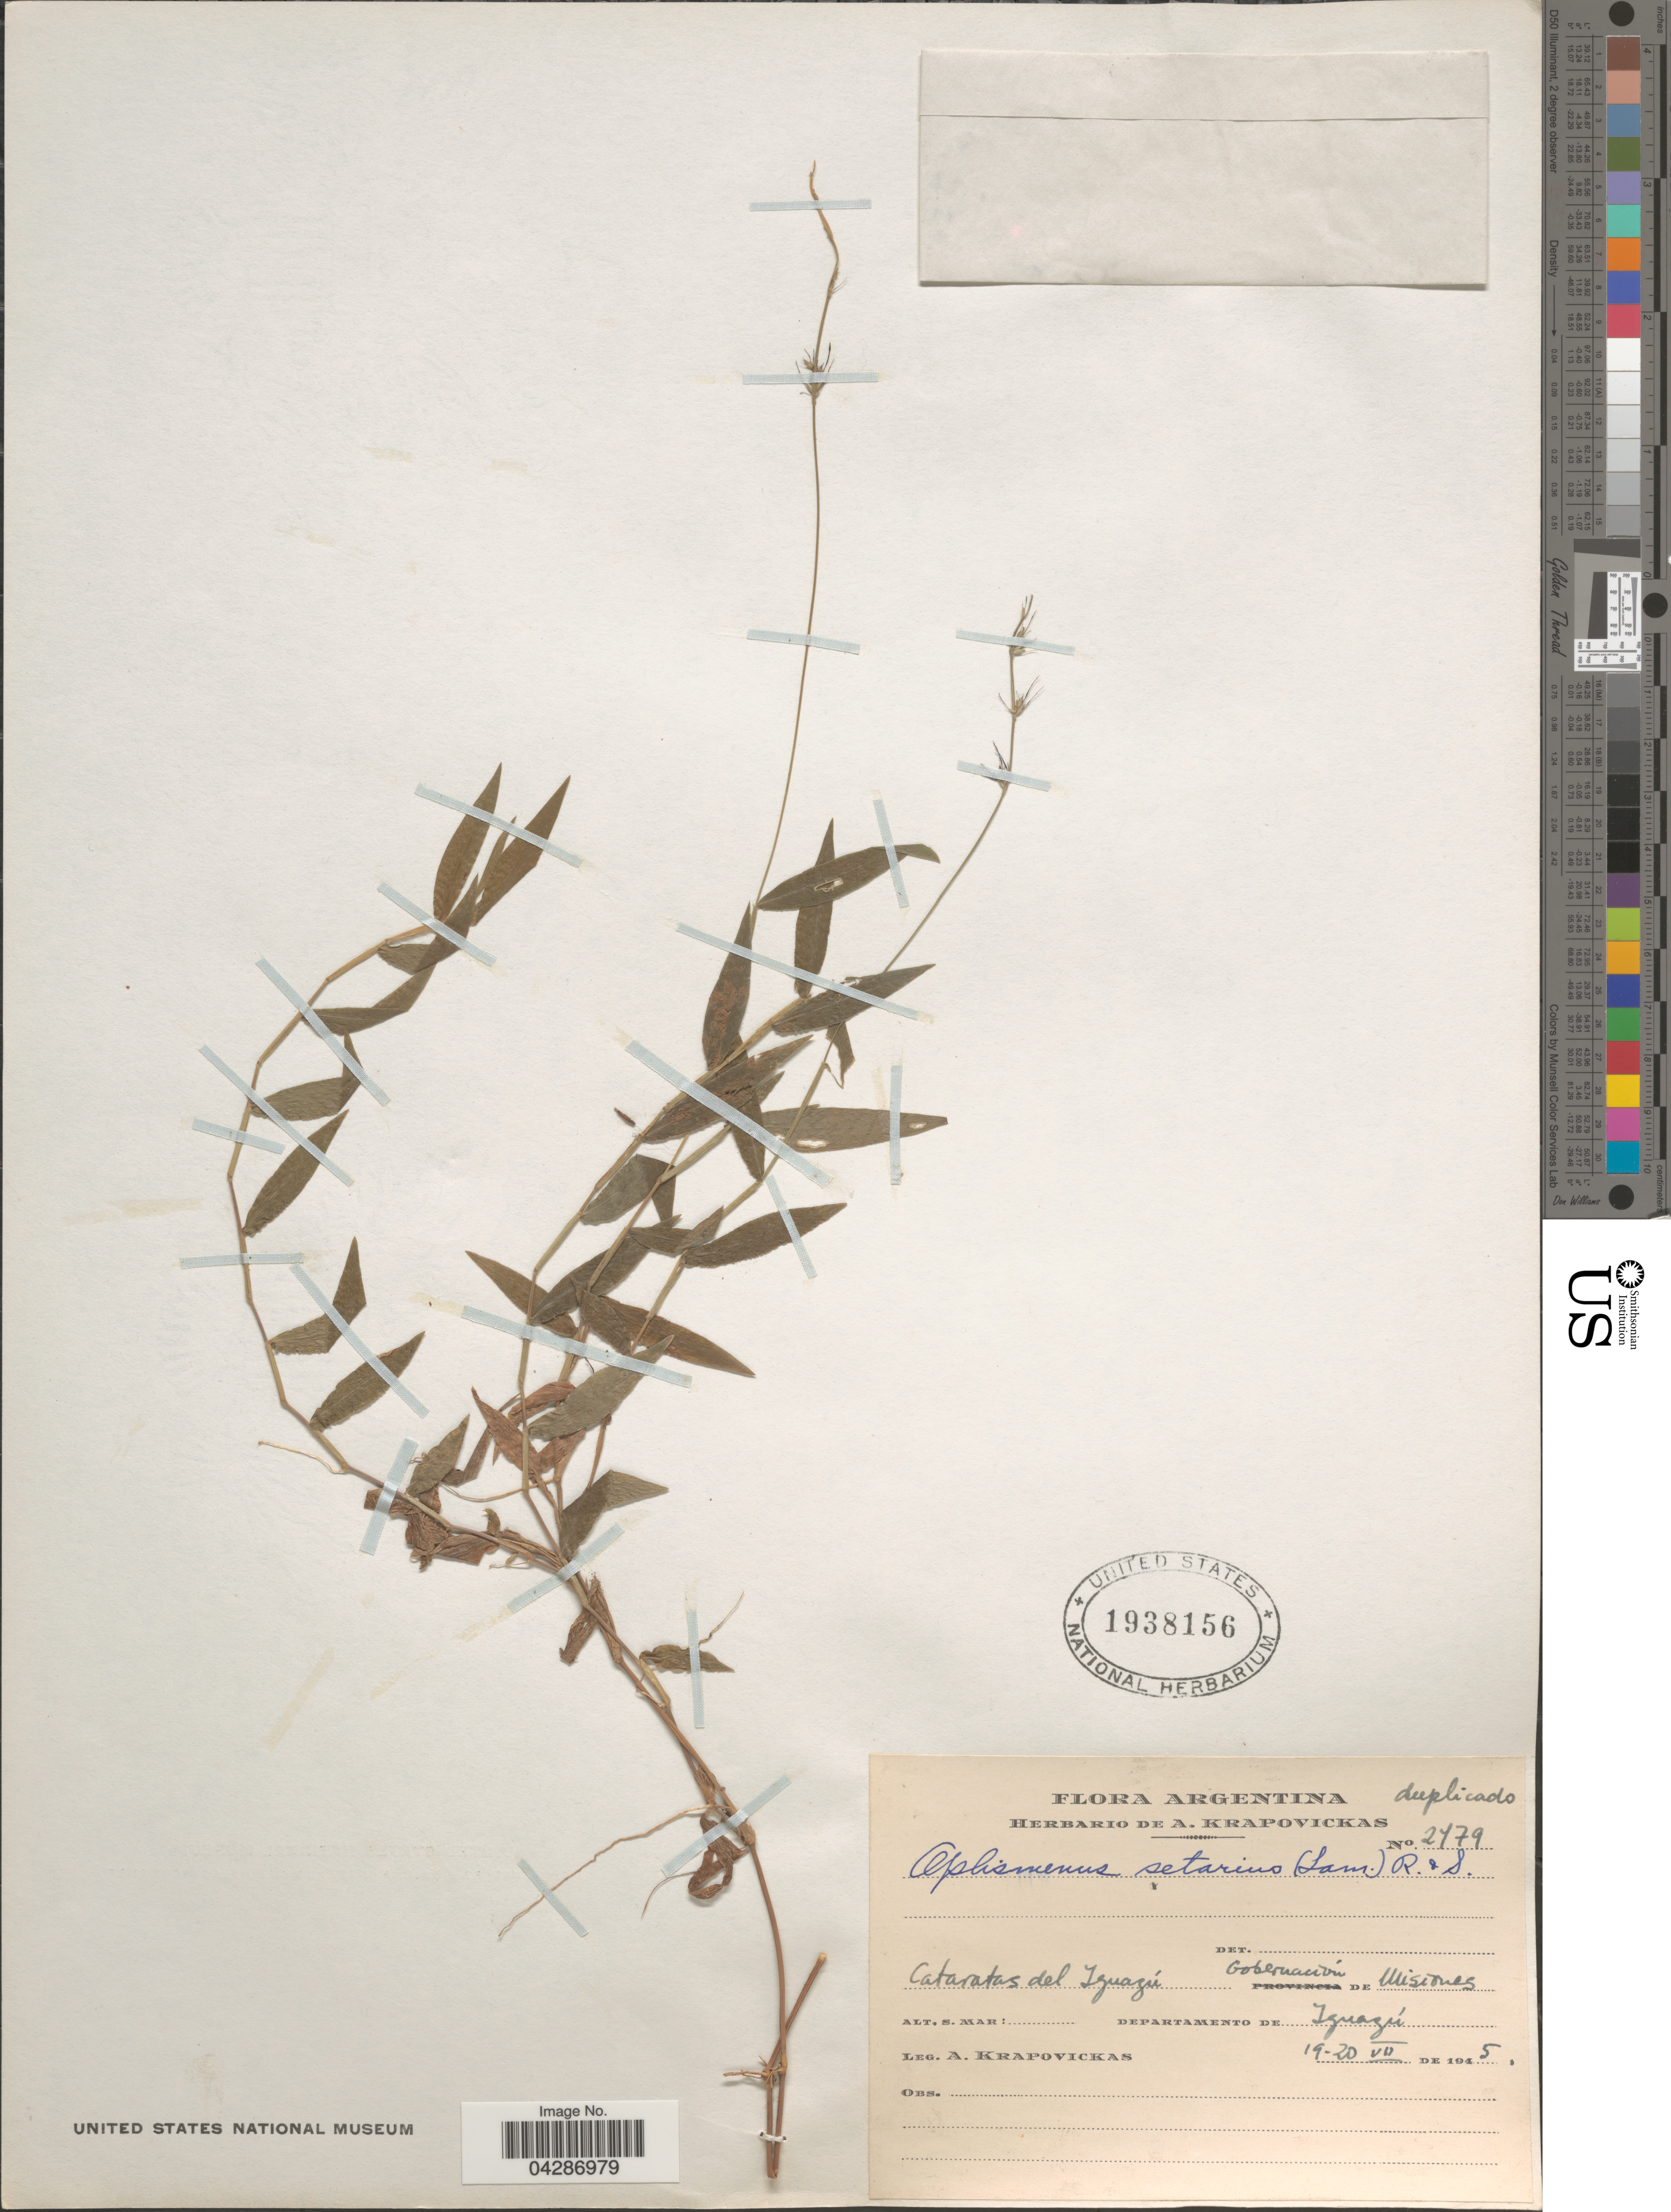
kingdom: Plantae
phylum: Tracheophyta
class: Liliopsida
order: Poales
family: Poaceae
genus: Oplismenus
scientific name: Oplismenus hirtellus subsp. setarius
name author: (Lam.) Mez ex Ekman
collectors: A. Krapovickas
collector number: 2479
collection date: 1945-07-19/1945-07-20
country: Argentina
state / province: Misiones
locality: Cataratas del Iguazú. Gobernación de Misiones. Departamento de Iguazú.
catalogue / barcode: US 1938156